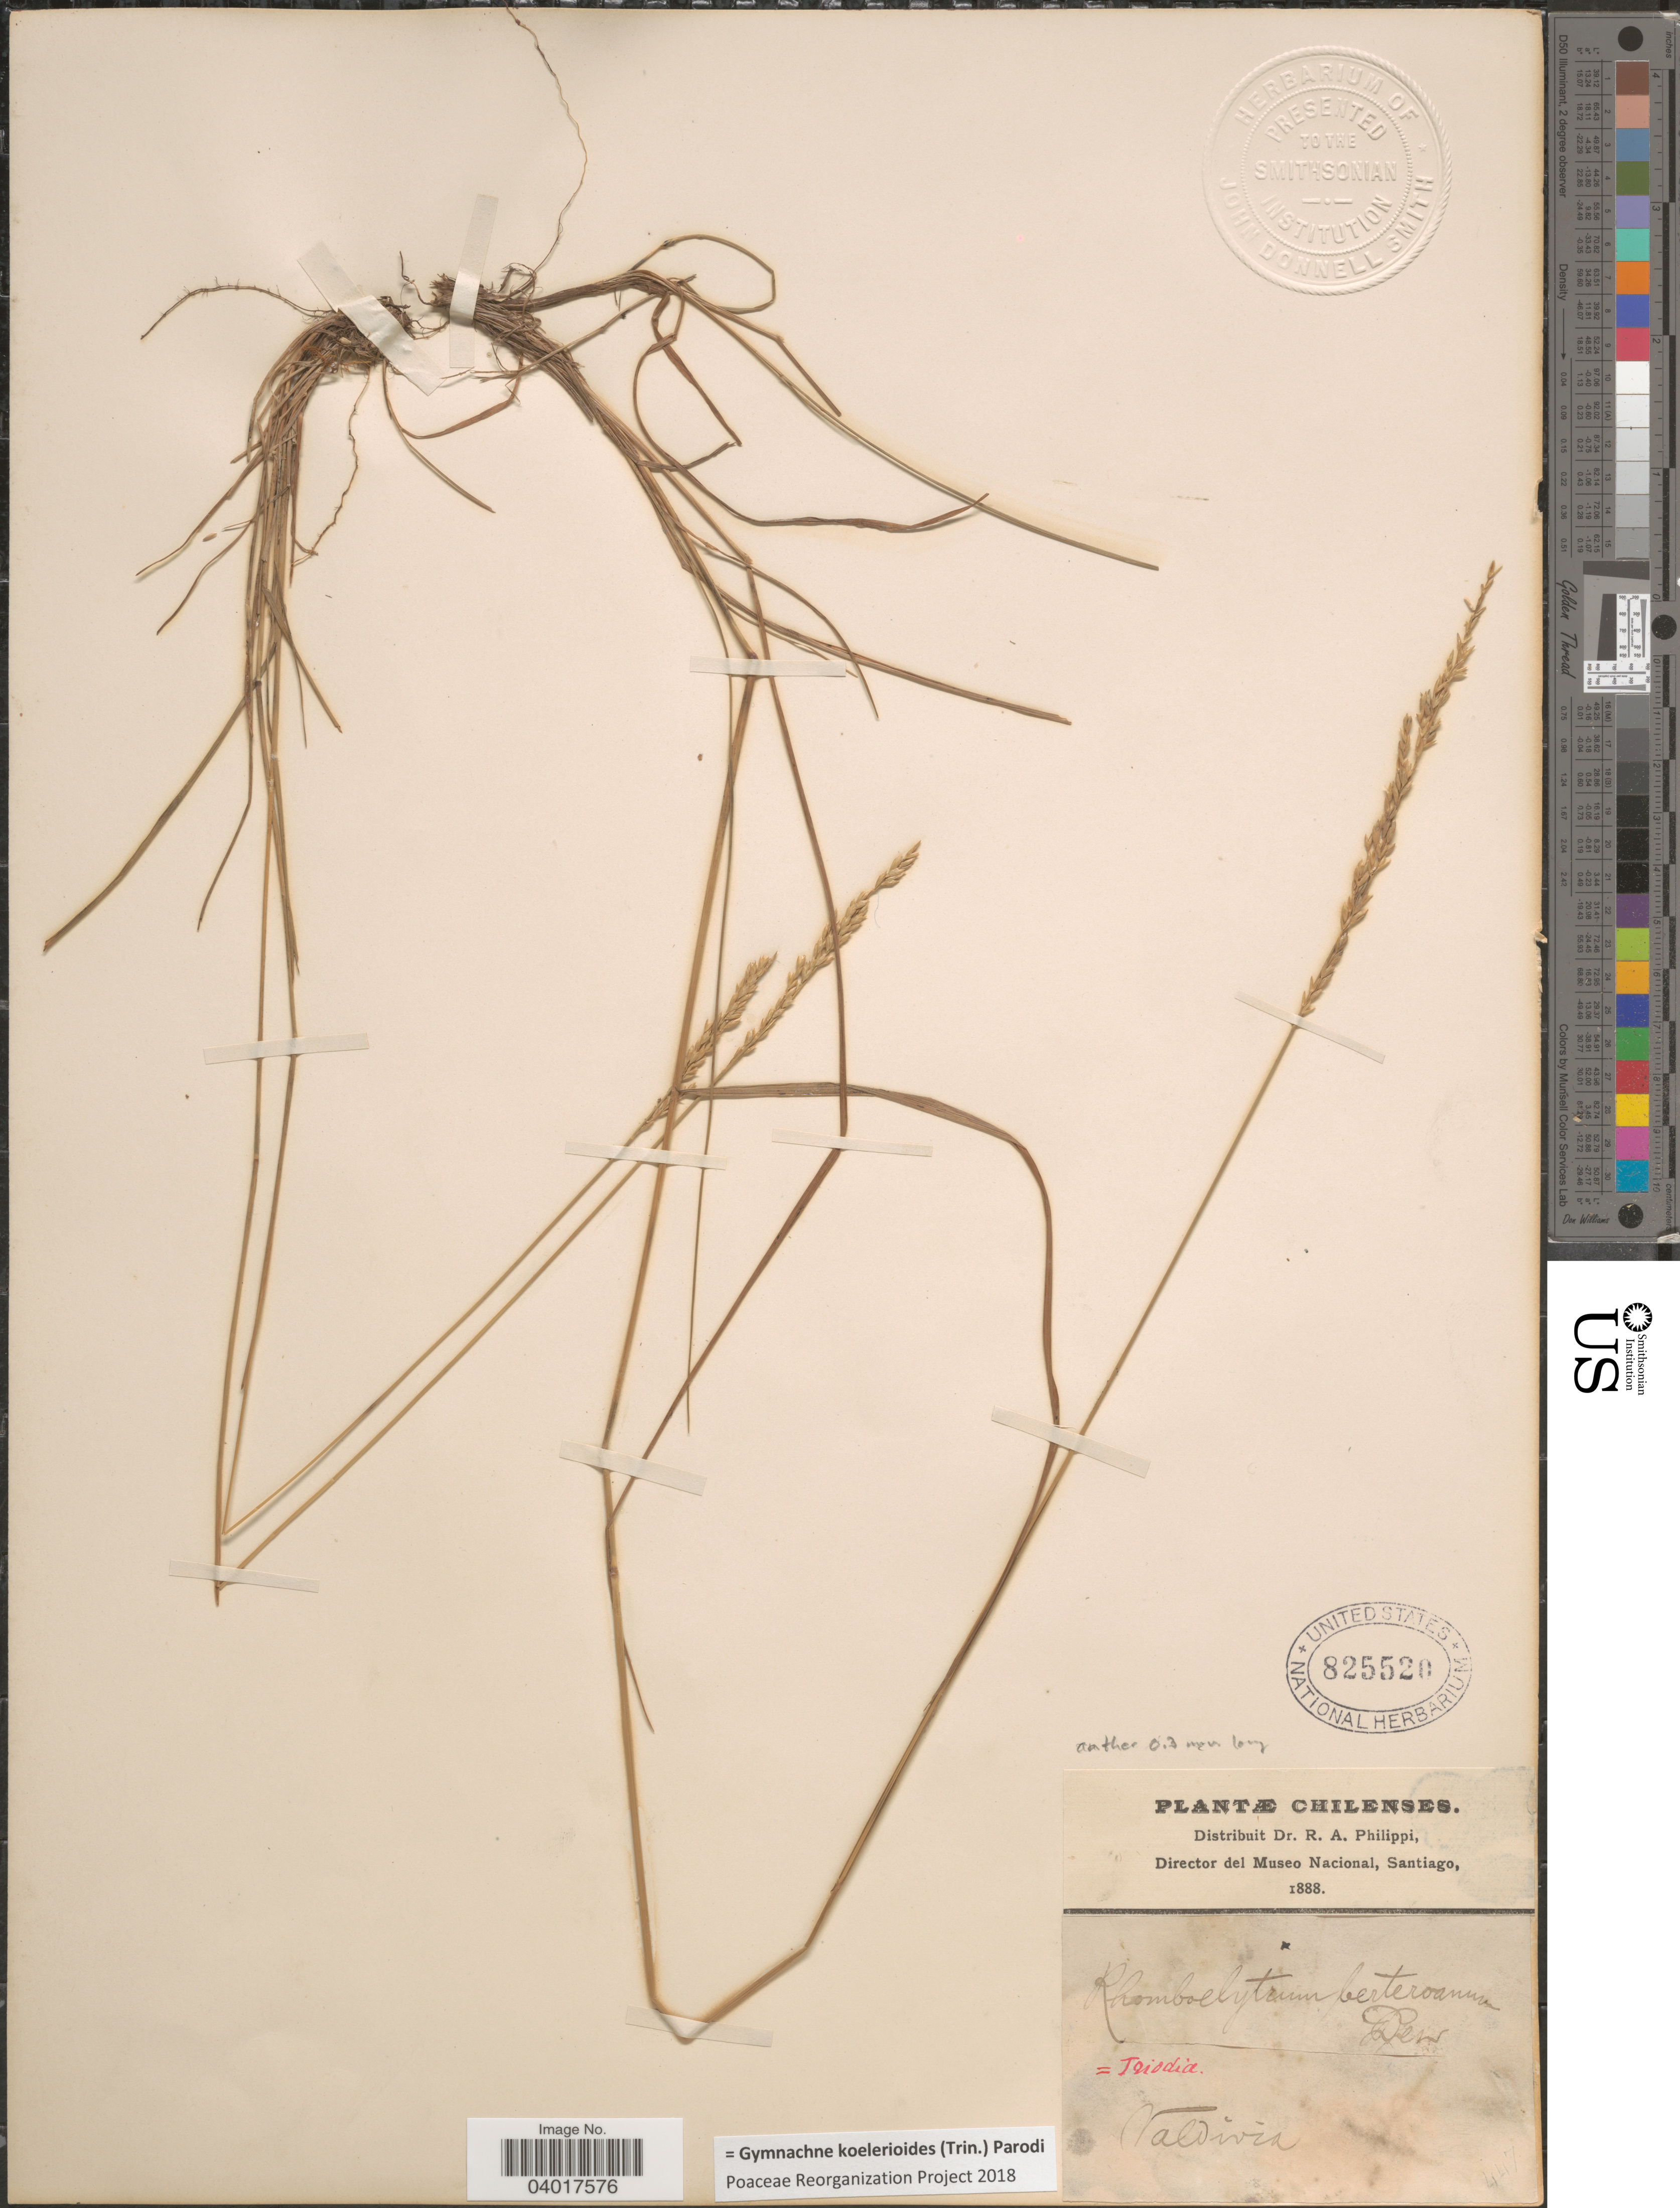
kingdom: Plantae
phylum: Tracheophyta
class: Liliopsida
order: Poales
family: Poaceae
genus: Rhombolytrum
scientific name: Rhombolytrum koelerioides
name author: (Trin.) L.N. Silva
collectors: ex. herb. R.A. Philippi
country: Chile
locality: Chilenses. Valdivia.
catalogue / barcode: US 825520